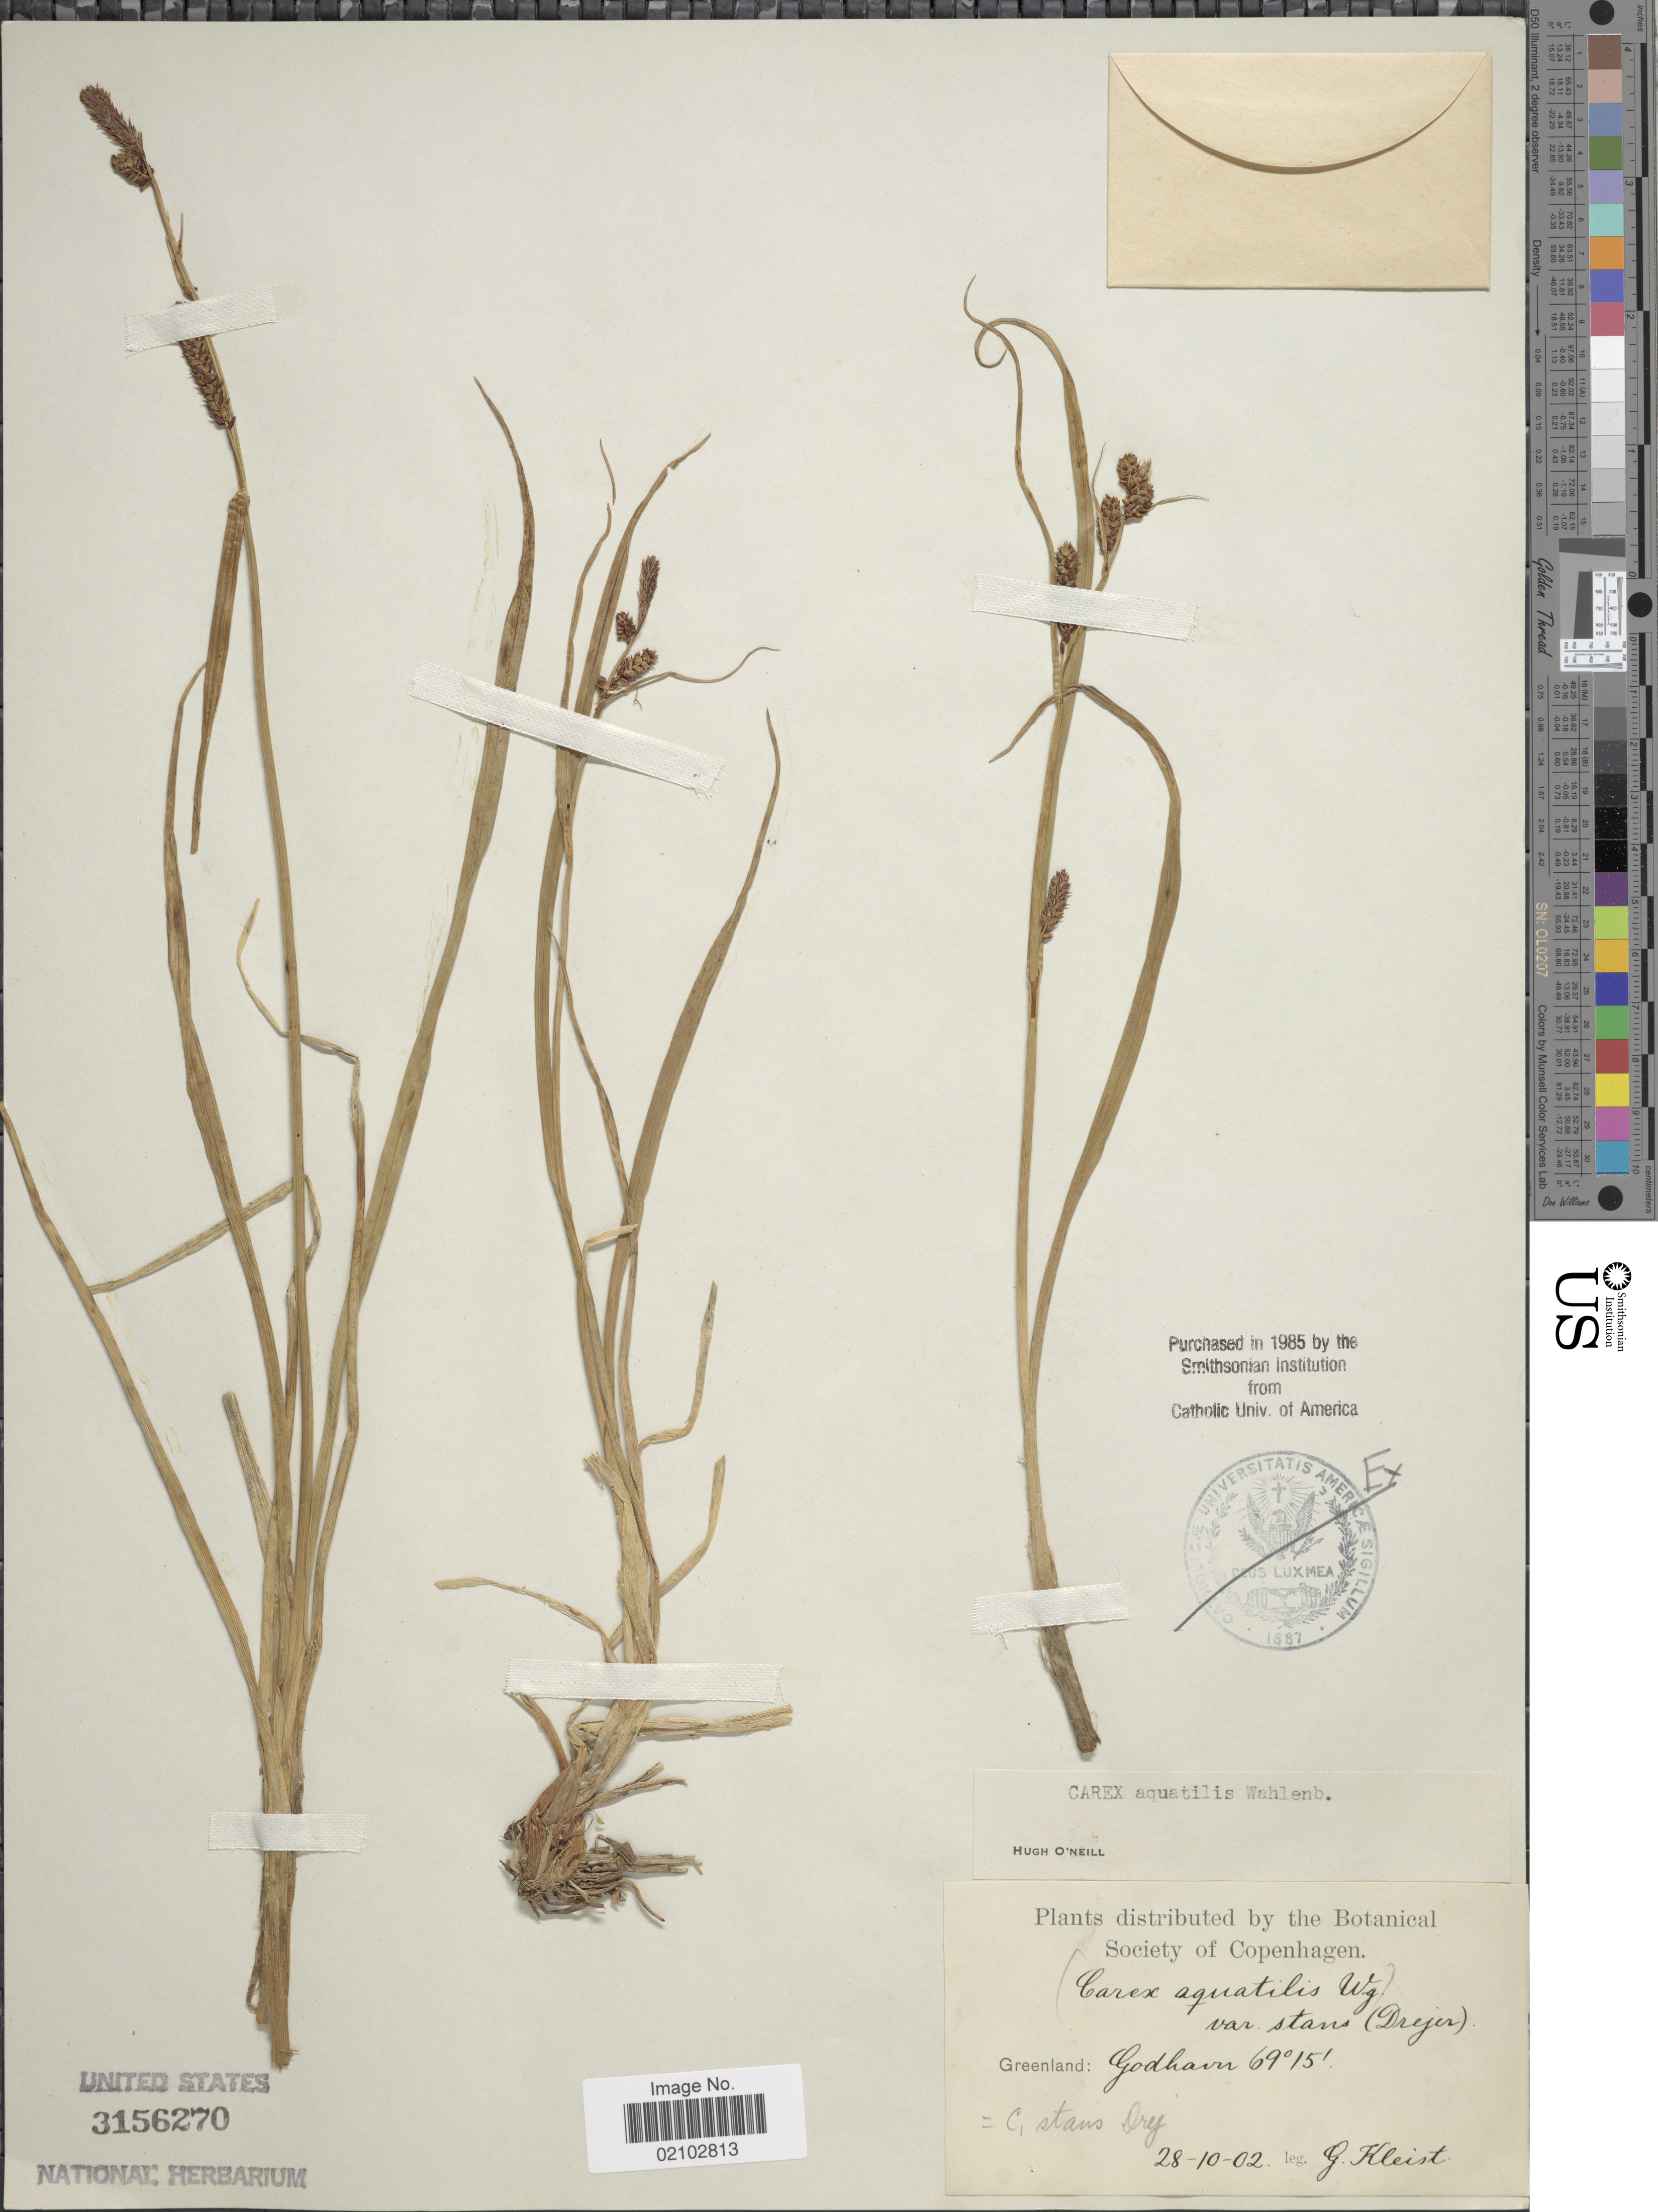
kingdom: Plantae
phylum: Tracheophyta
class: Liliopsida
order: Poales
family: Cyperaceae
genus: Carex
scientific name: Carex aquatilis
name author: Wahlenb.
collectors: G. Kleist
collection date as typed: Transcribed d/m/y: 28/10/2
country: Greenland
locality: Godhavn.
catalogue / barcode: US 3156270